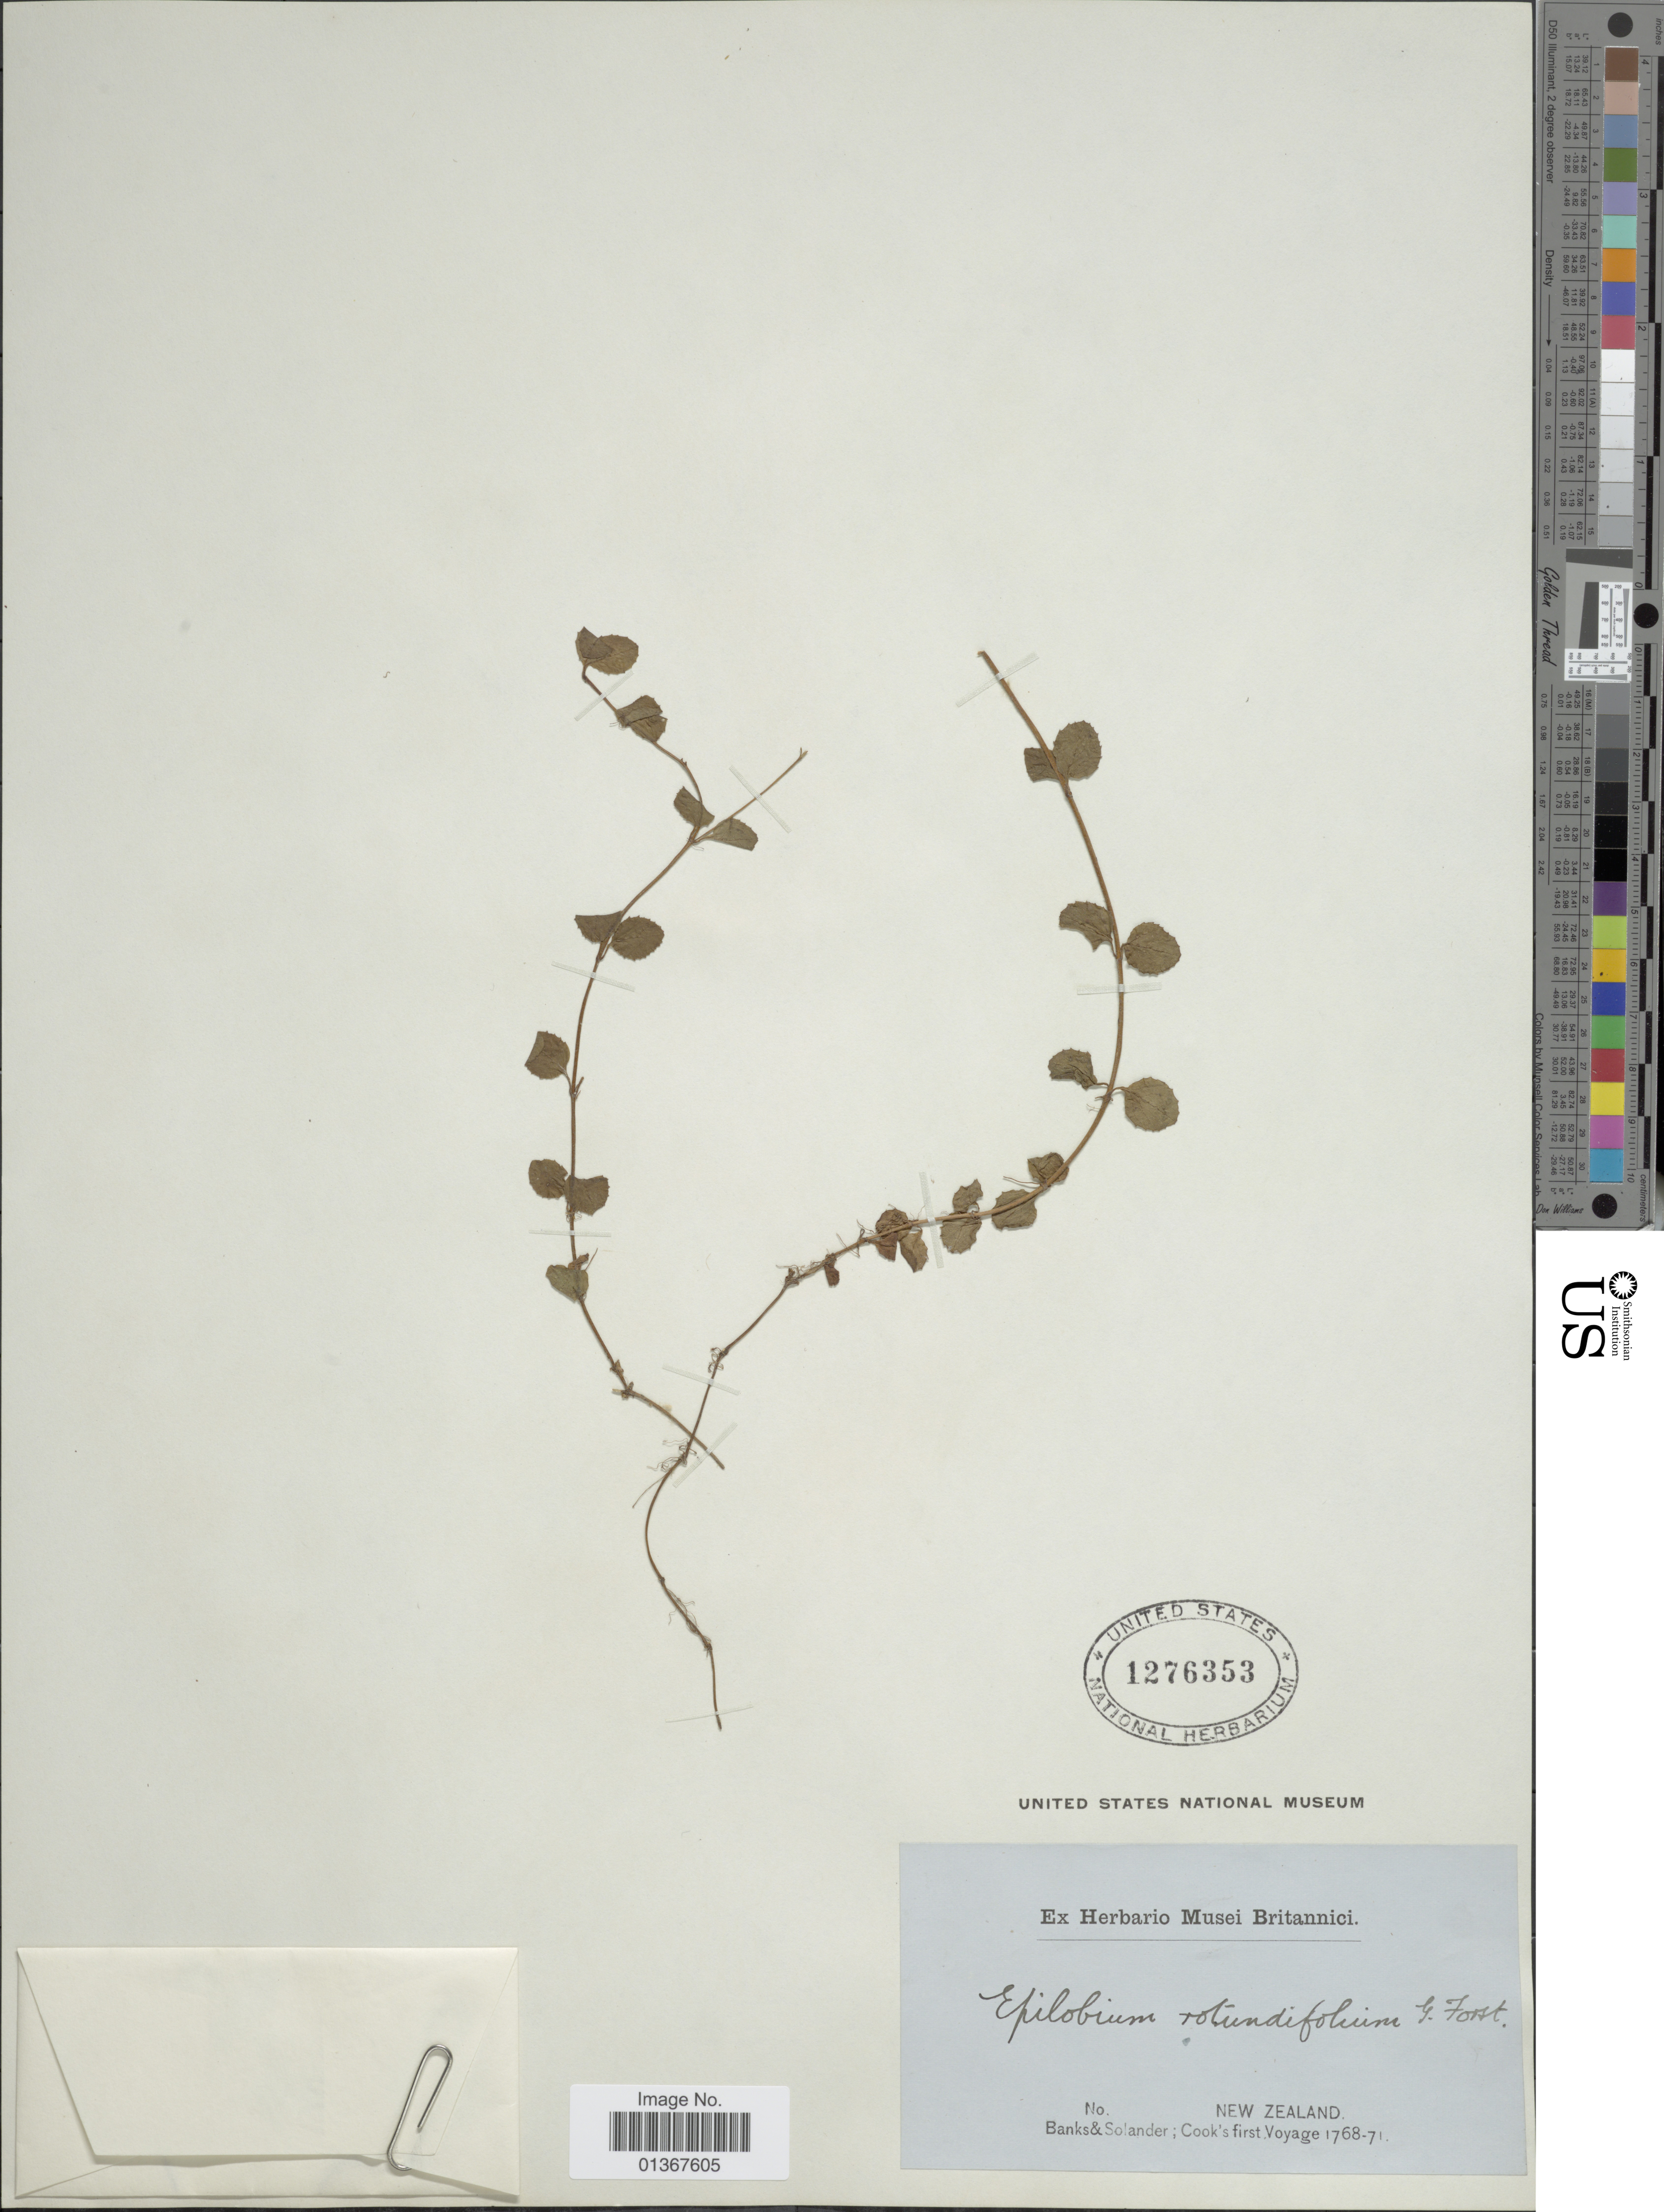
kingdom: Plantae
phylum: Tracheophyta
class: Magnoliopsida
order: Myrtales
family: Onagraceae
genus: Epilobium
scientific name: Epilobium rotundifolium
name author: G. Forst.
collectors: -- Banks & Solander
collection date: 1768/1771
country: New Zealand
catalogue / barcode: US 1276353